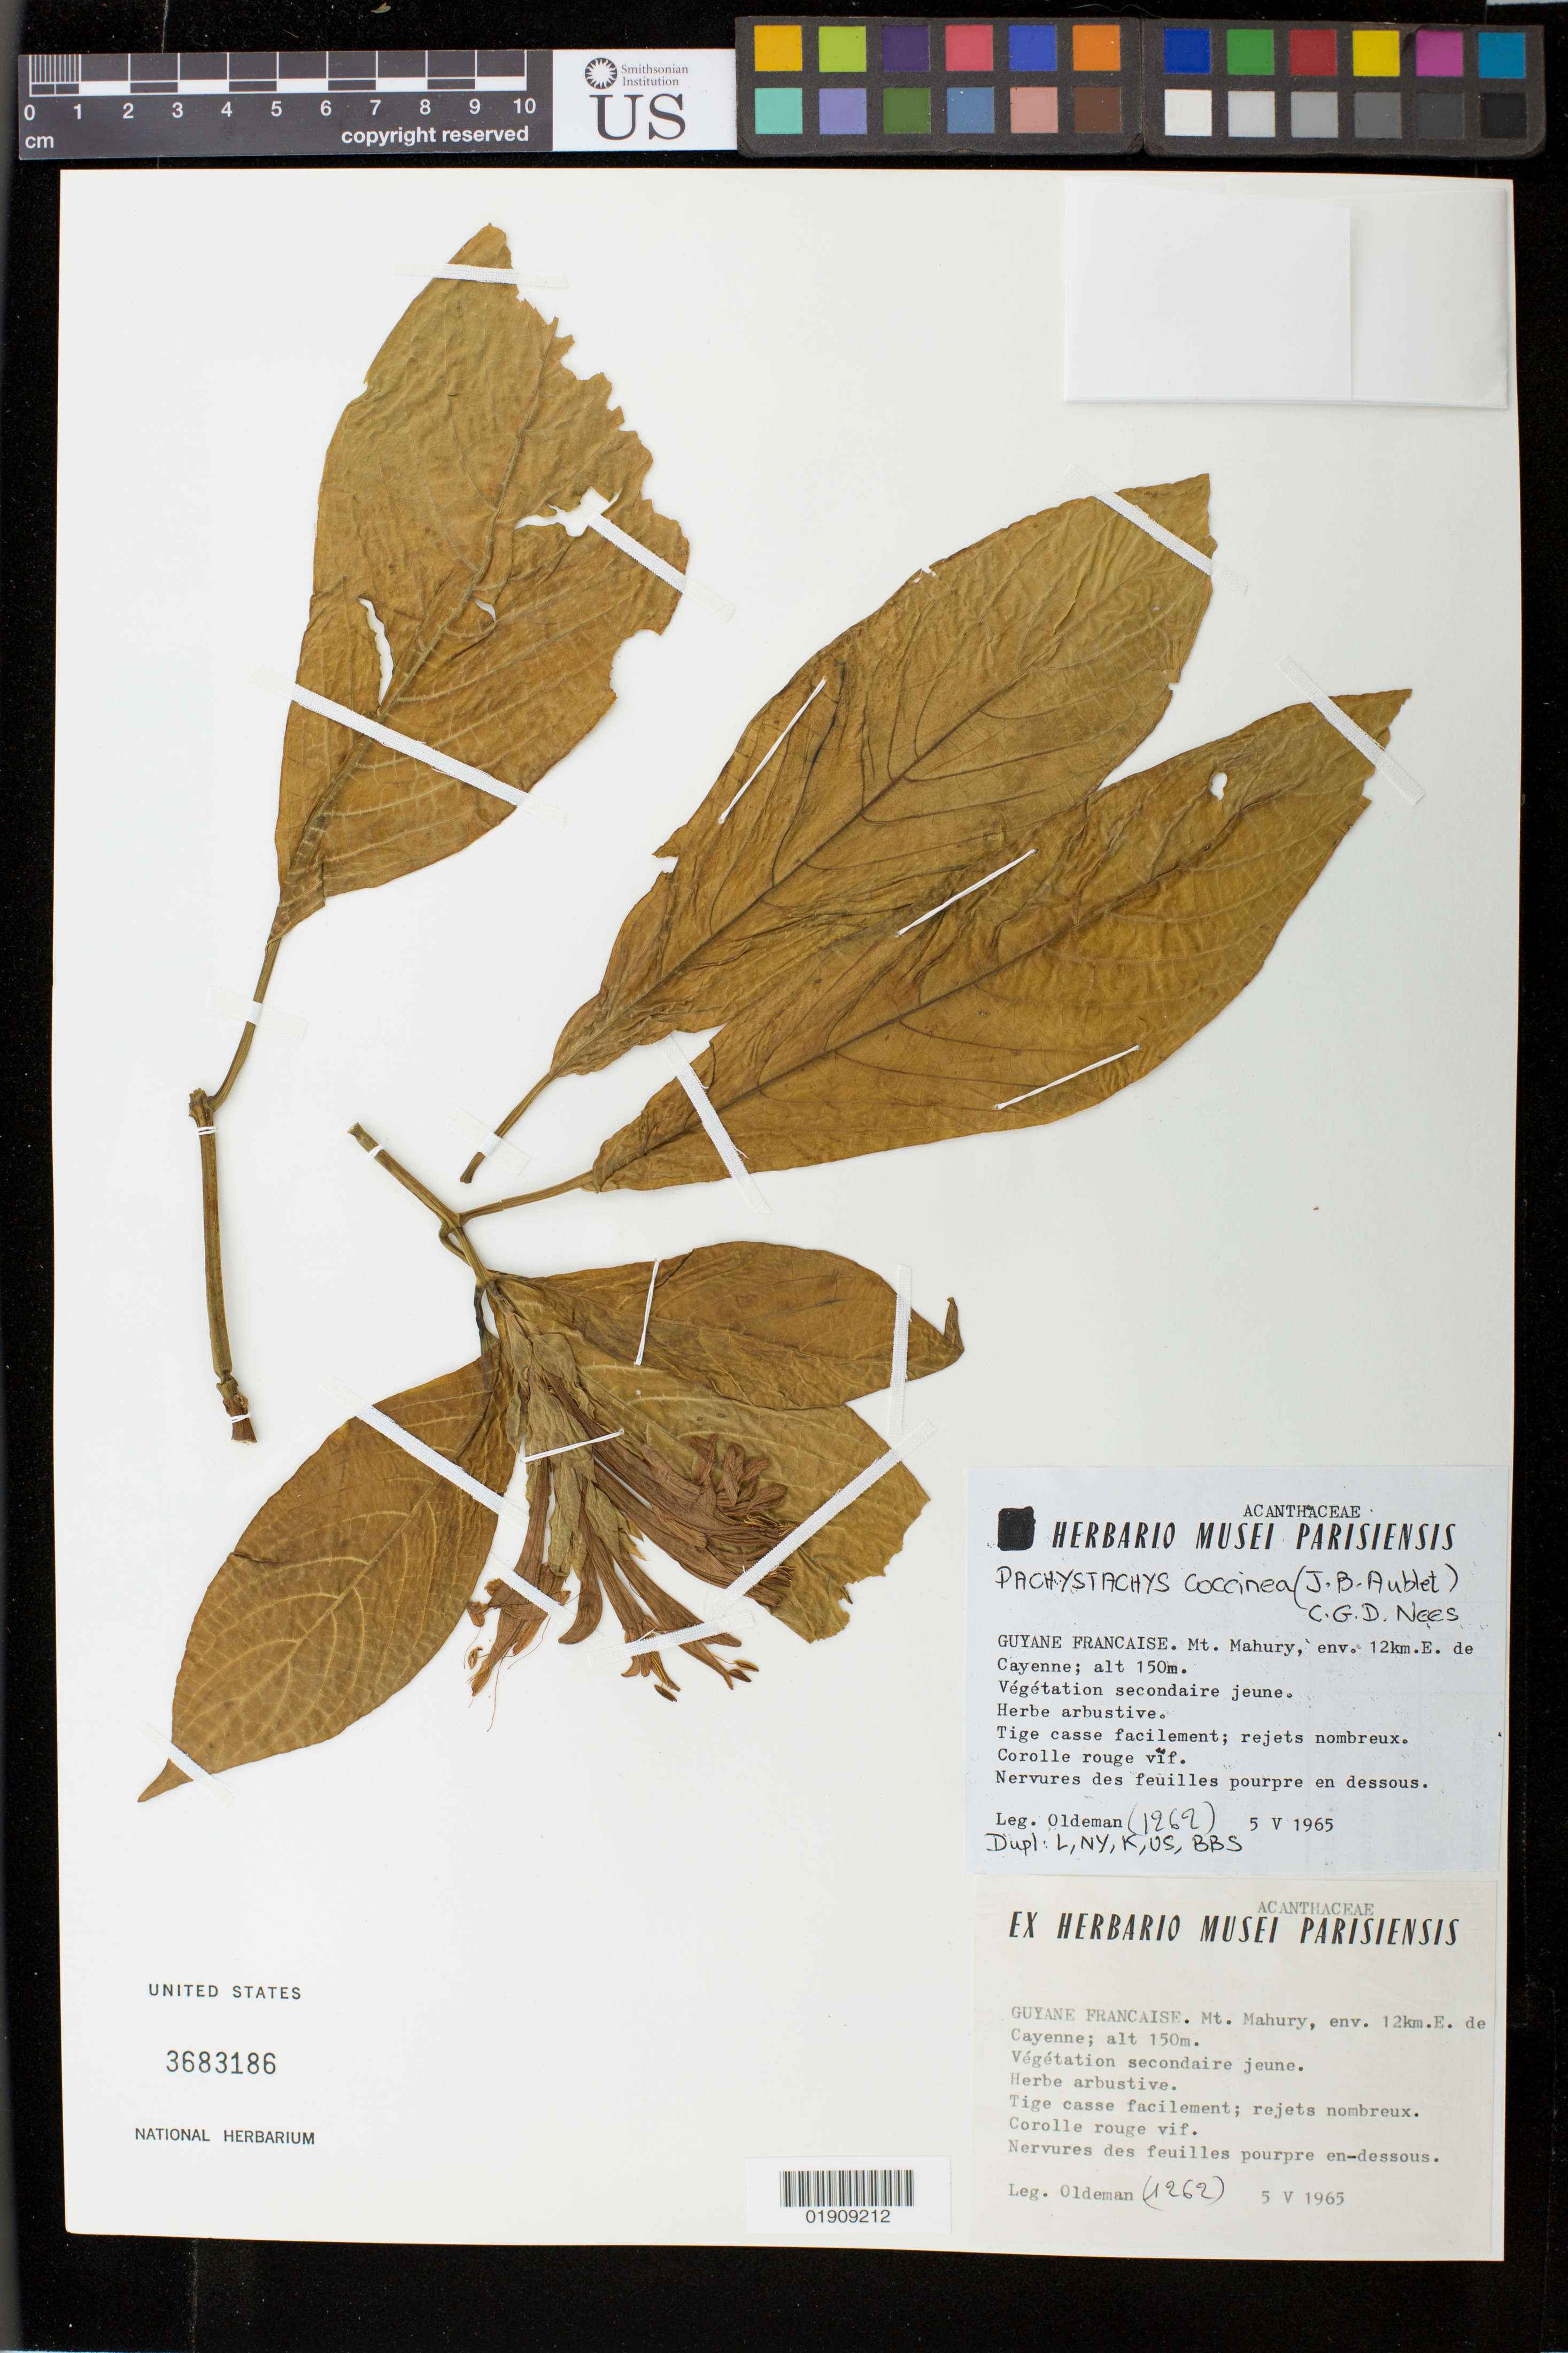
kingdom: Plantae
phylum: Tracheophyta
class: Magnoliopsida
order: Lamiales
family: Acanthaceae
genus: Pachystachys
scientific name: Pachystachys coccinea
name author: (Aubl.) Nees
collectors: R. Oldeman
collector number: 1262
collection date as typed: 05 May 1965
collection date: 1965-05-05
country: French Guiana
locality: Mt. Mabury, 12 km east of Cayenne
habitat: Vegetation secondaire jeune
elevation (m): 150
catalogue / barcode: US 3683186